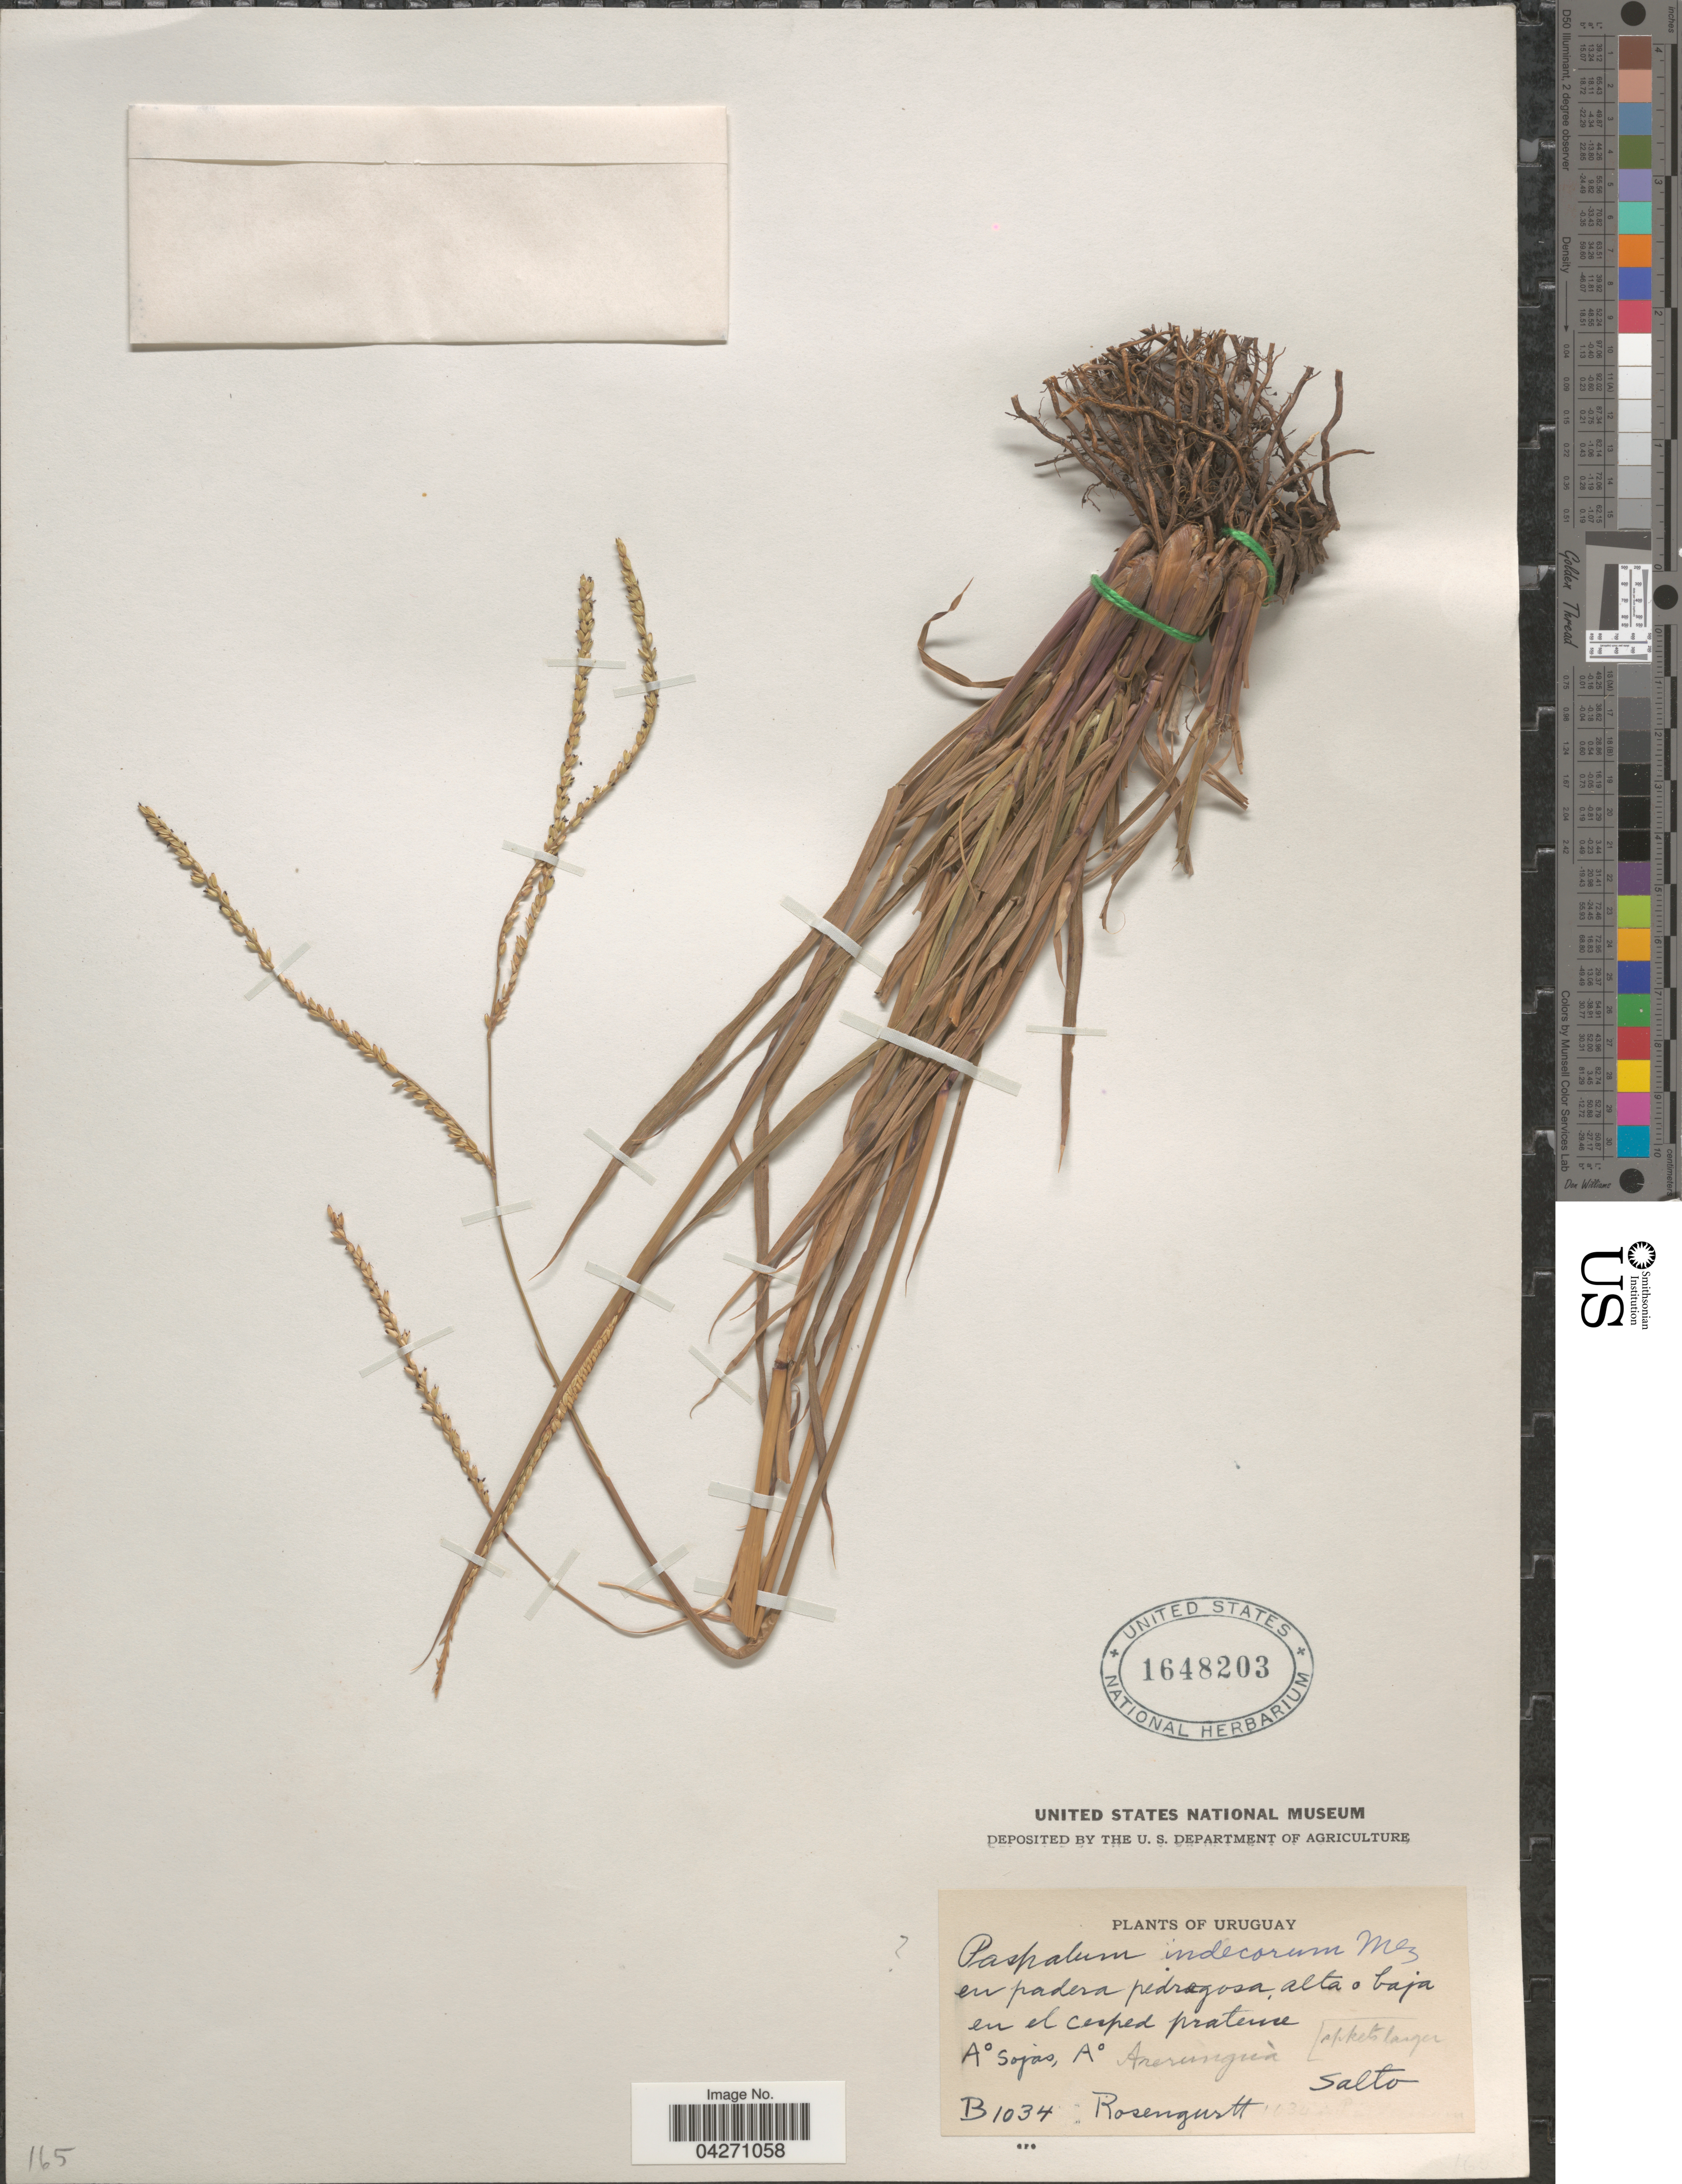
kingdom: Plantae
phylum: Tracheophyta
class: Liliopsida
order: Poales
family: Poaceae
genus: Paspalum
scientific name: Paspalum indecorum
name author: Mez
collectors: Rosengurtt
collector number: B1034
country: Uruguay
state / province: Salto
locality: A° Sojas, A° Arerunguà.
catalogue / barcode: US 1648203